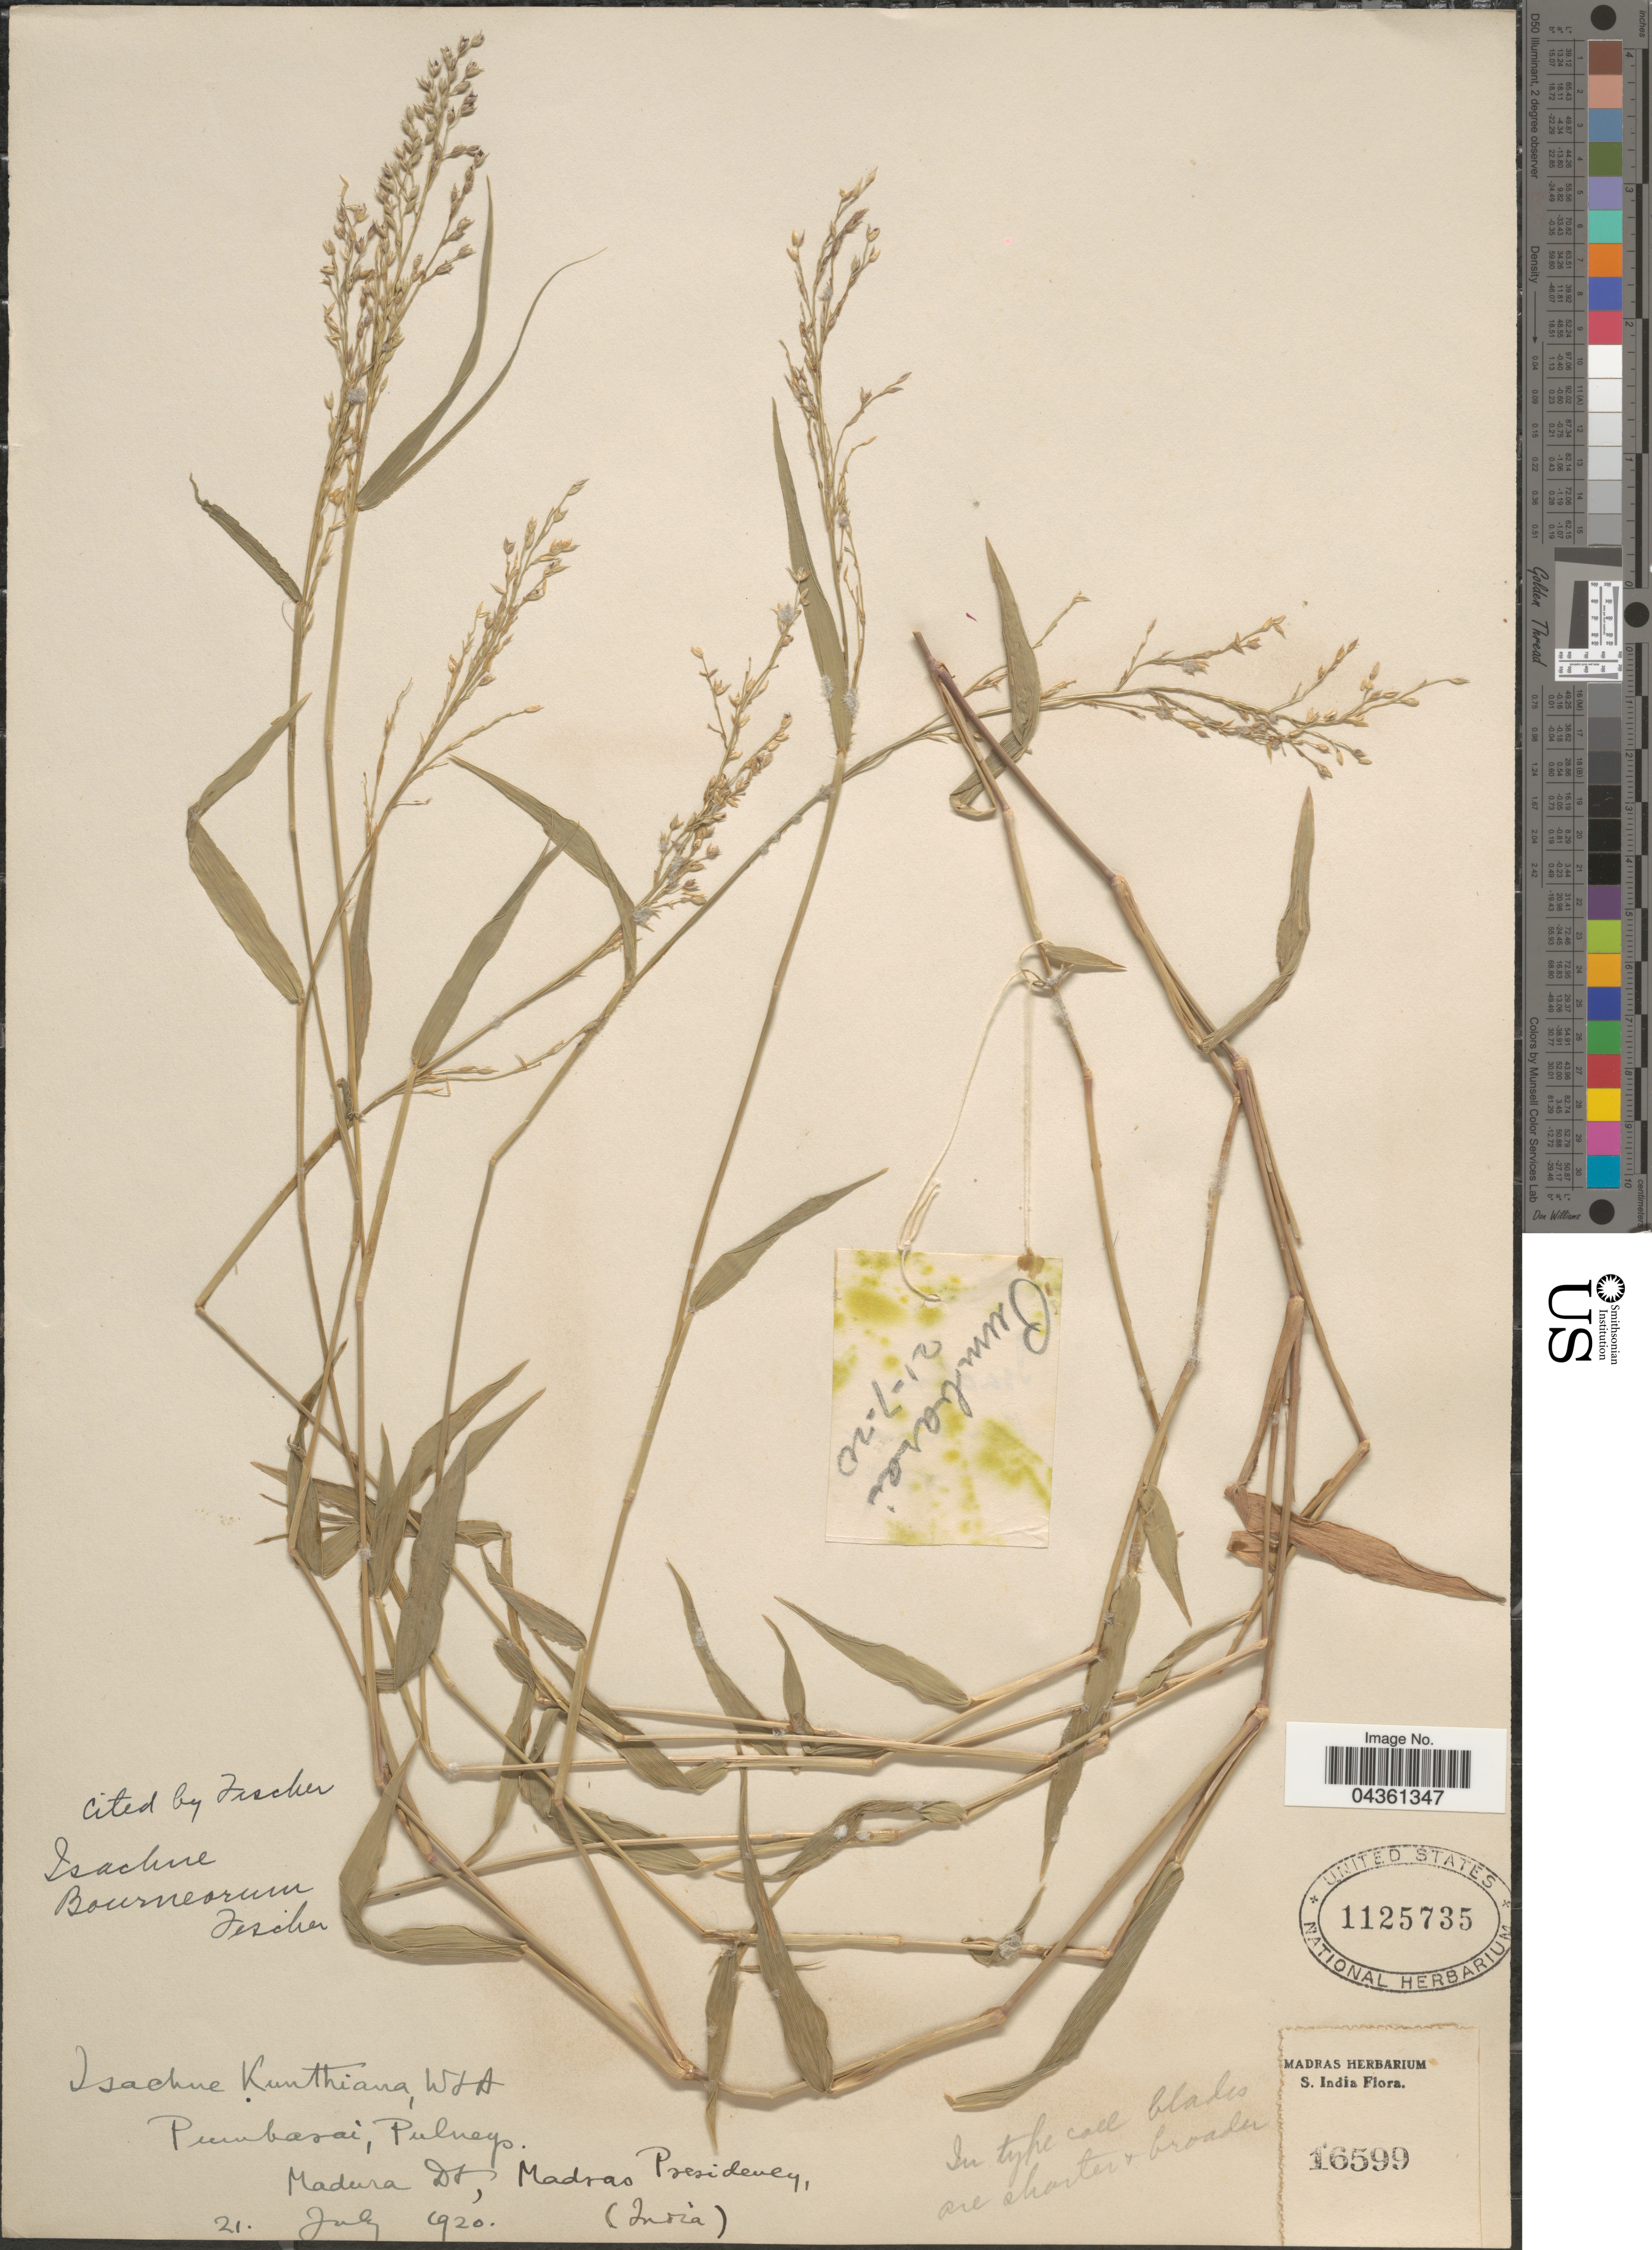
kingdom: Plantae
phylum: Tracheophyta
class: Liliopsida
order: Poales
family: Poaceae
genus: Isachne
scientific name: Isachne bourneorum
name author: C.E.C. Fisch.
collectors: Ex herb. Madras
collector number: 16599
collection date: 1920-07-21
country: India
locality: Pumbasai [interpreted], Pulneys. Madura Dt, Madras Presidency. S. India.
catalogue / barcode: US 1125735